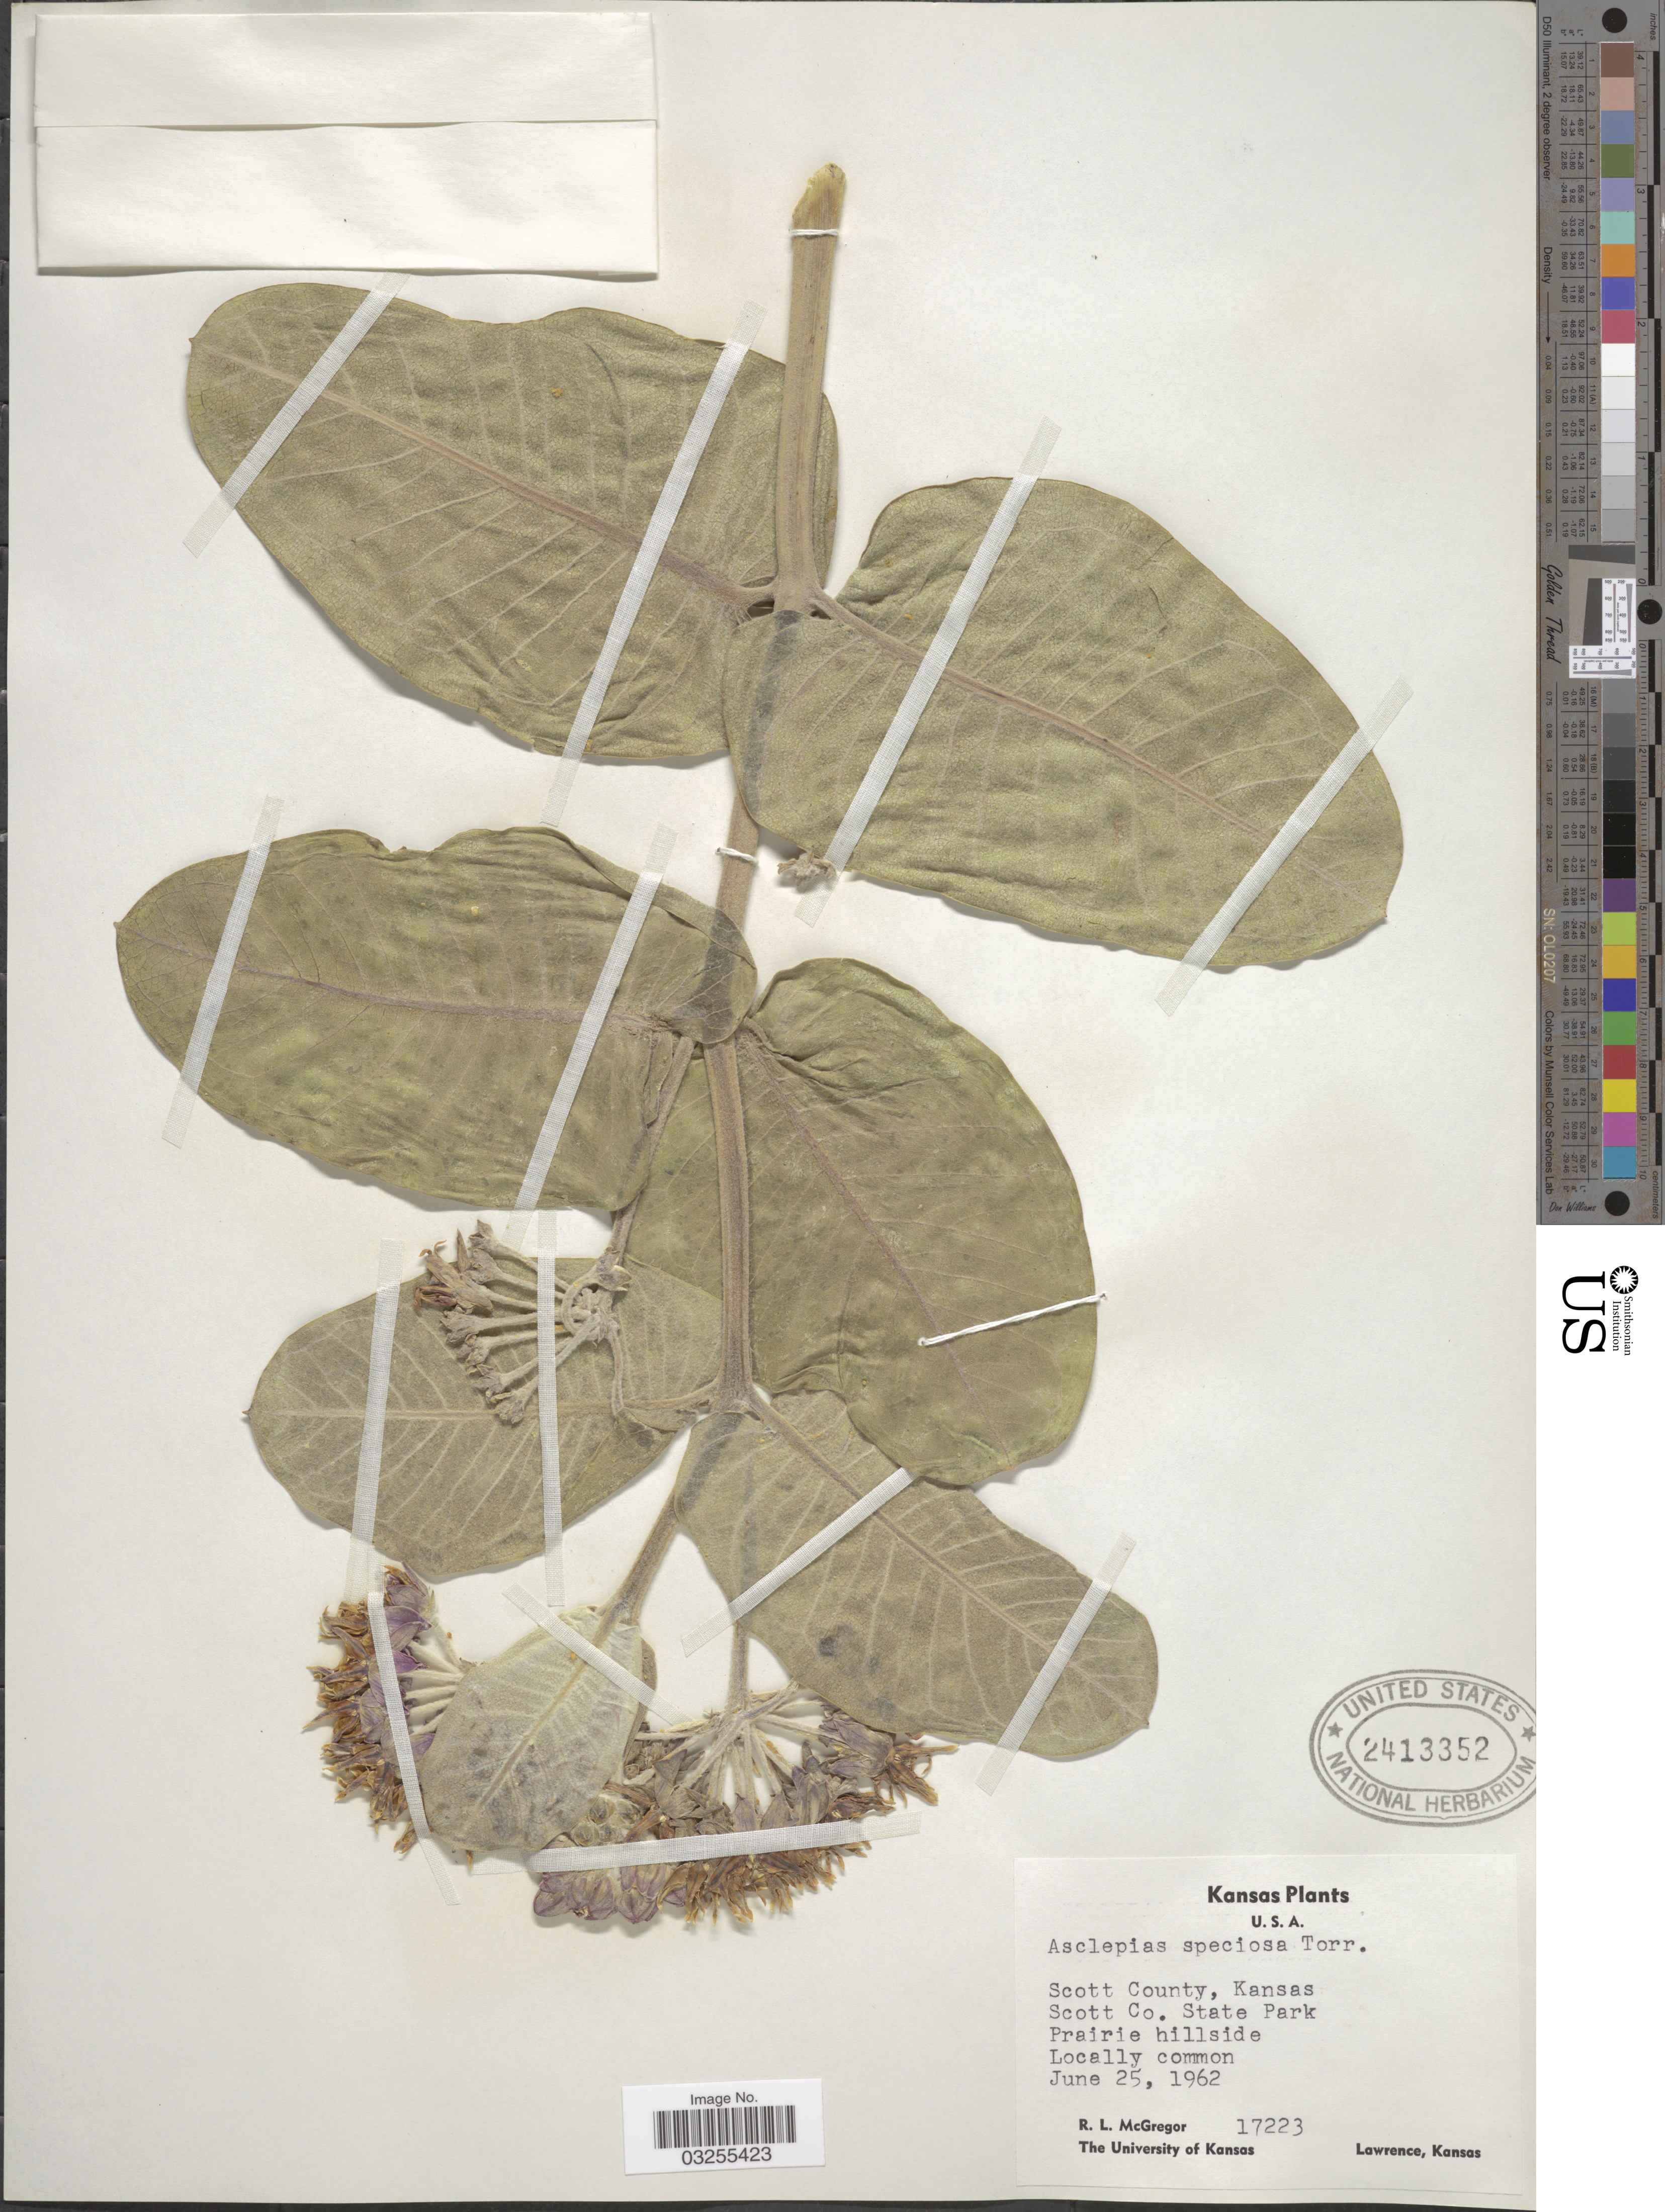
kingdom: Plantae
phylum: Tracheophyta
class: Magnoliopsida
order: Gentianales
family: Apocynaceae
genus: Asclepias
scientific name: Asclepias speciosa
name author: Torr.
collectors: R. McGregor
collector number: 17223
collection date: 1962-06-25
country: United States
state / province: Kansas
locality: Scott County, Scott Co. State Park.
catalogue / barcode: US 2413352